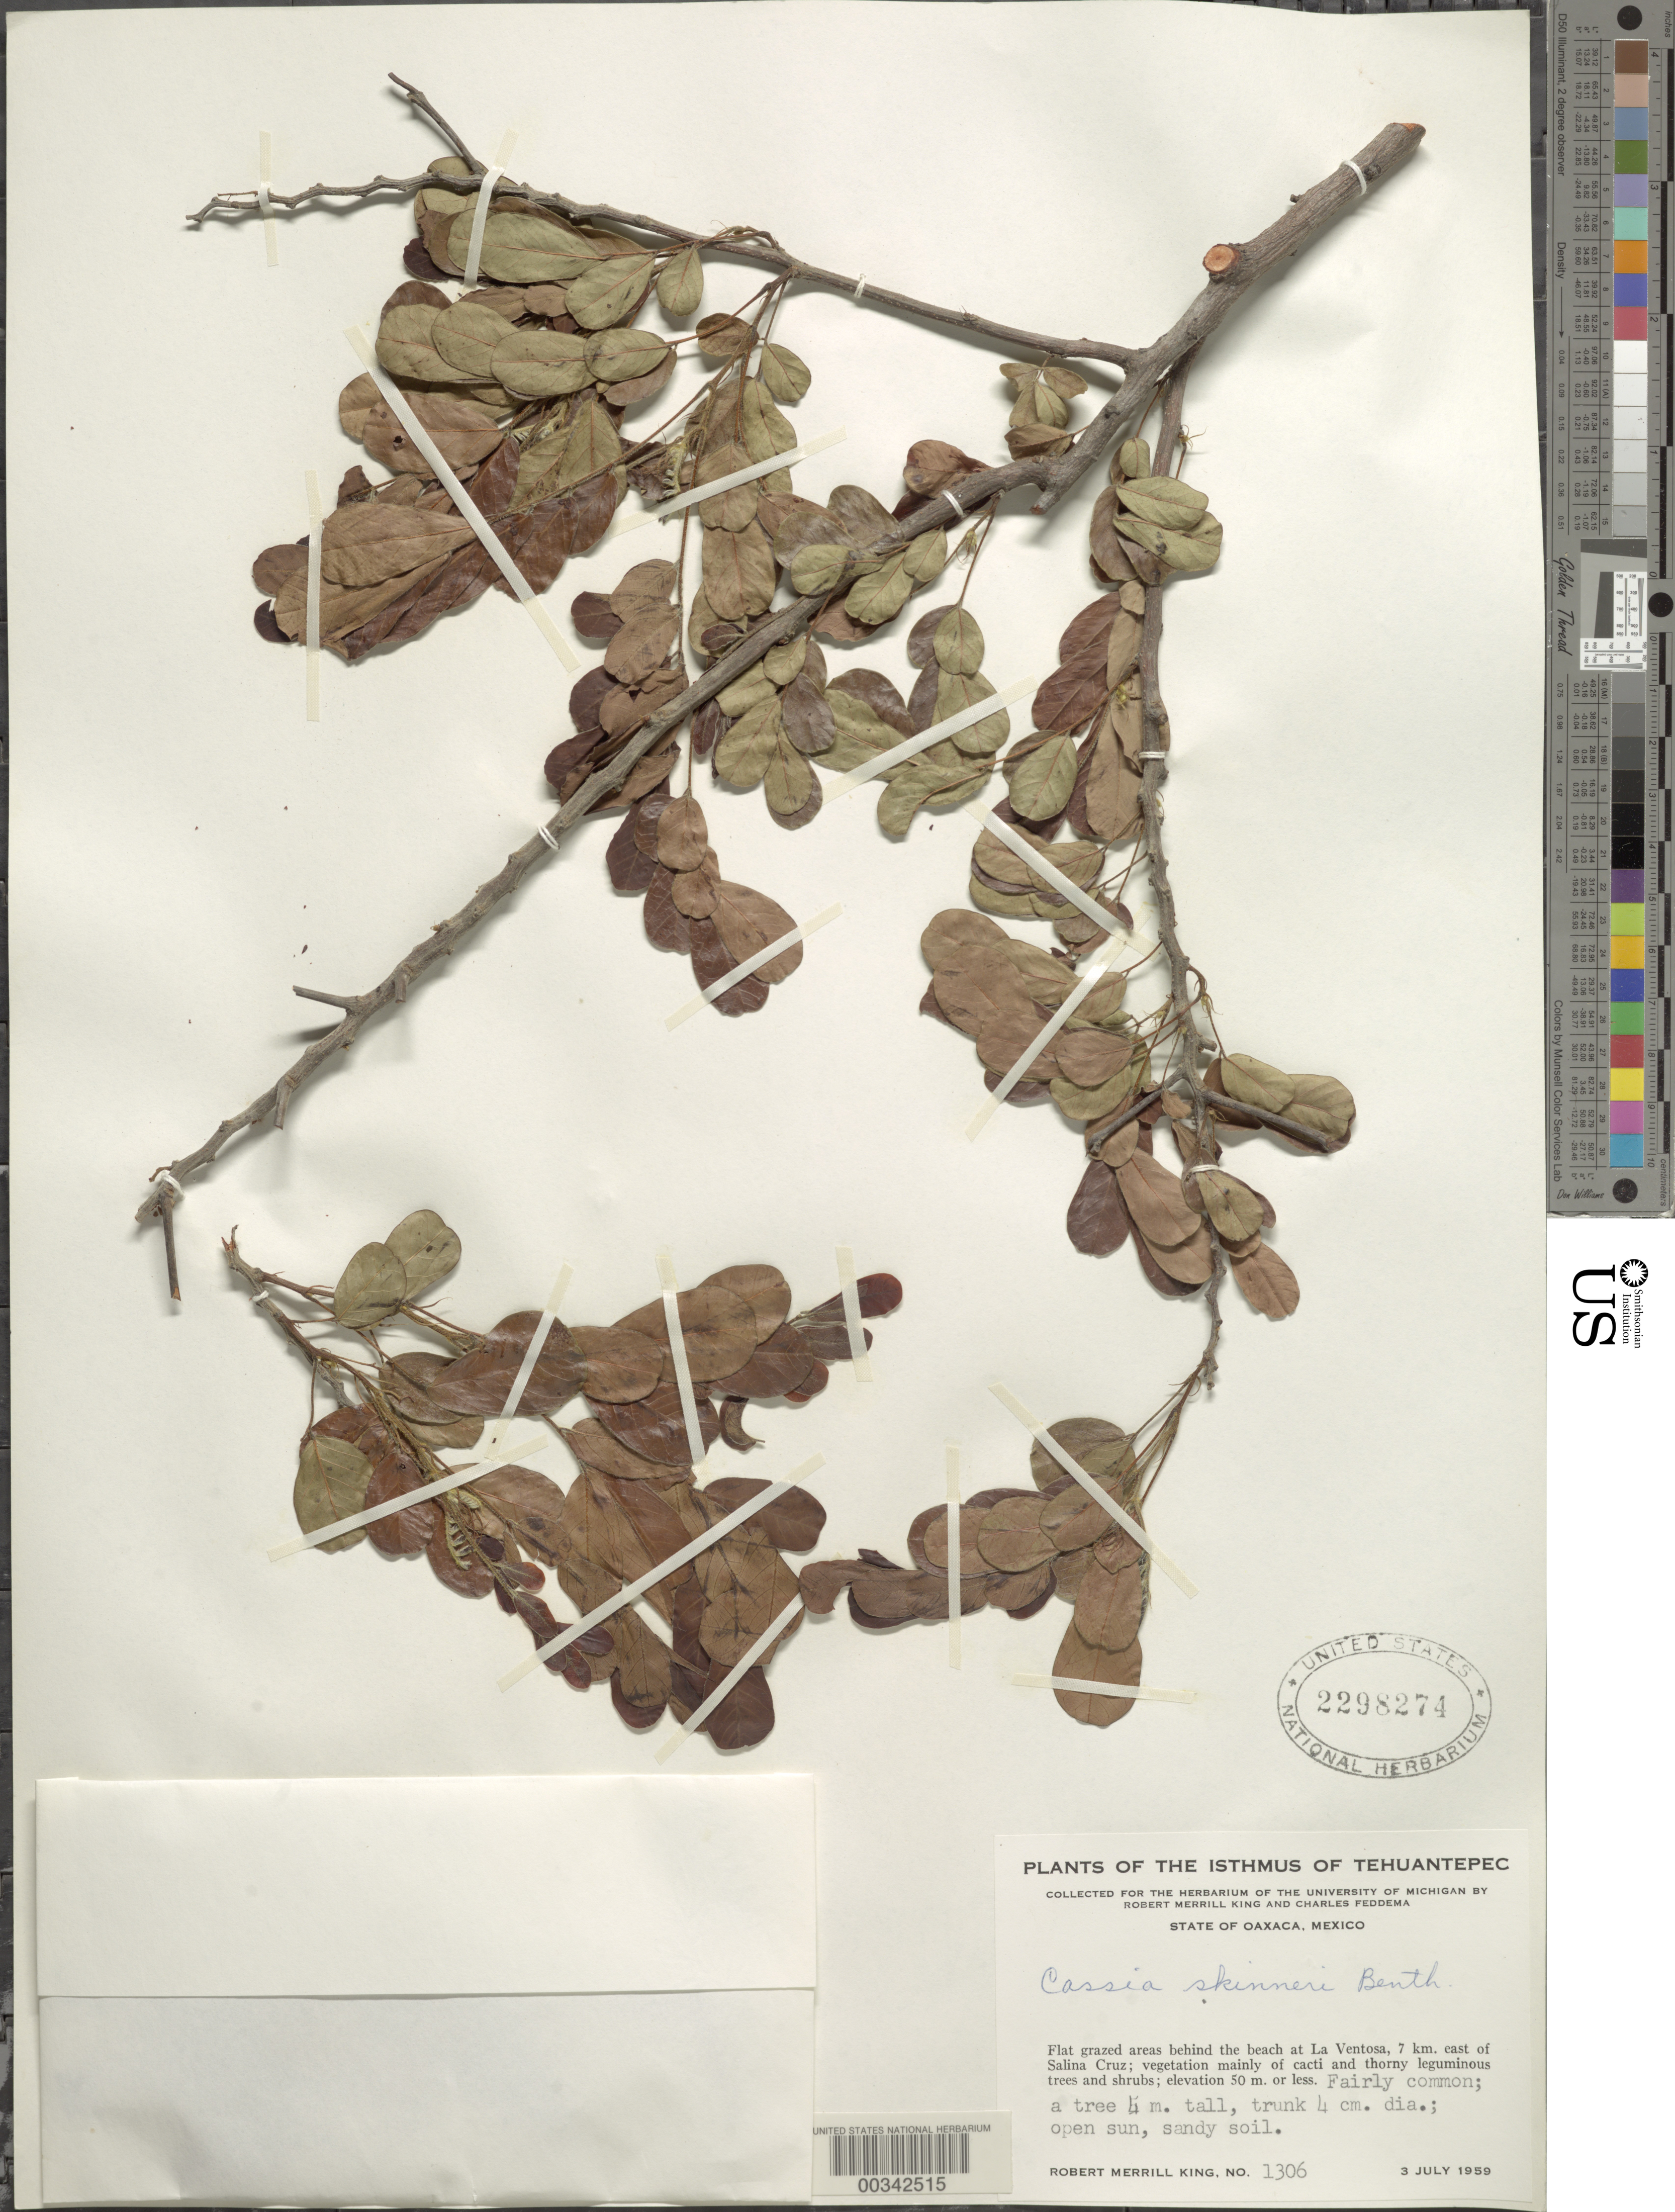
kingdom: Plantae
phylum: Tracheophyta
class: Magnoliopsida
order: Fabales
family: Fabaceae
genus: Senna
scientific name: Senna skinneri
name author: (Benth.) H.S. Irwin & Barneby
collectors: R. M. King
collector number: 1306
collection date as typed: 03 Jul 1959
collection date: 1959-07-03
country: Mexico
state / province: Oaxaca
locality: Behind the beach at la ventosa, 7 km E of salina cruz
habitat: Flat grazed areas; open sun; sandy soil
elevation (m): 50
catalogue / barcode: US 2298274